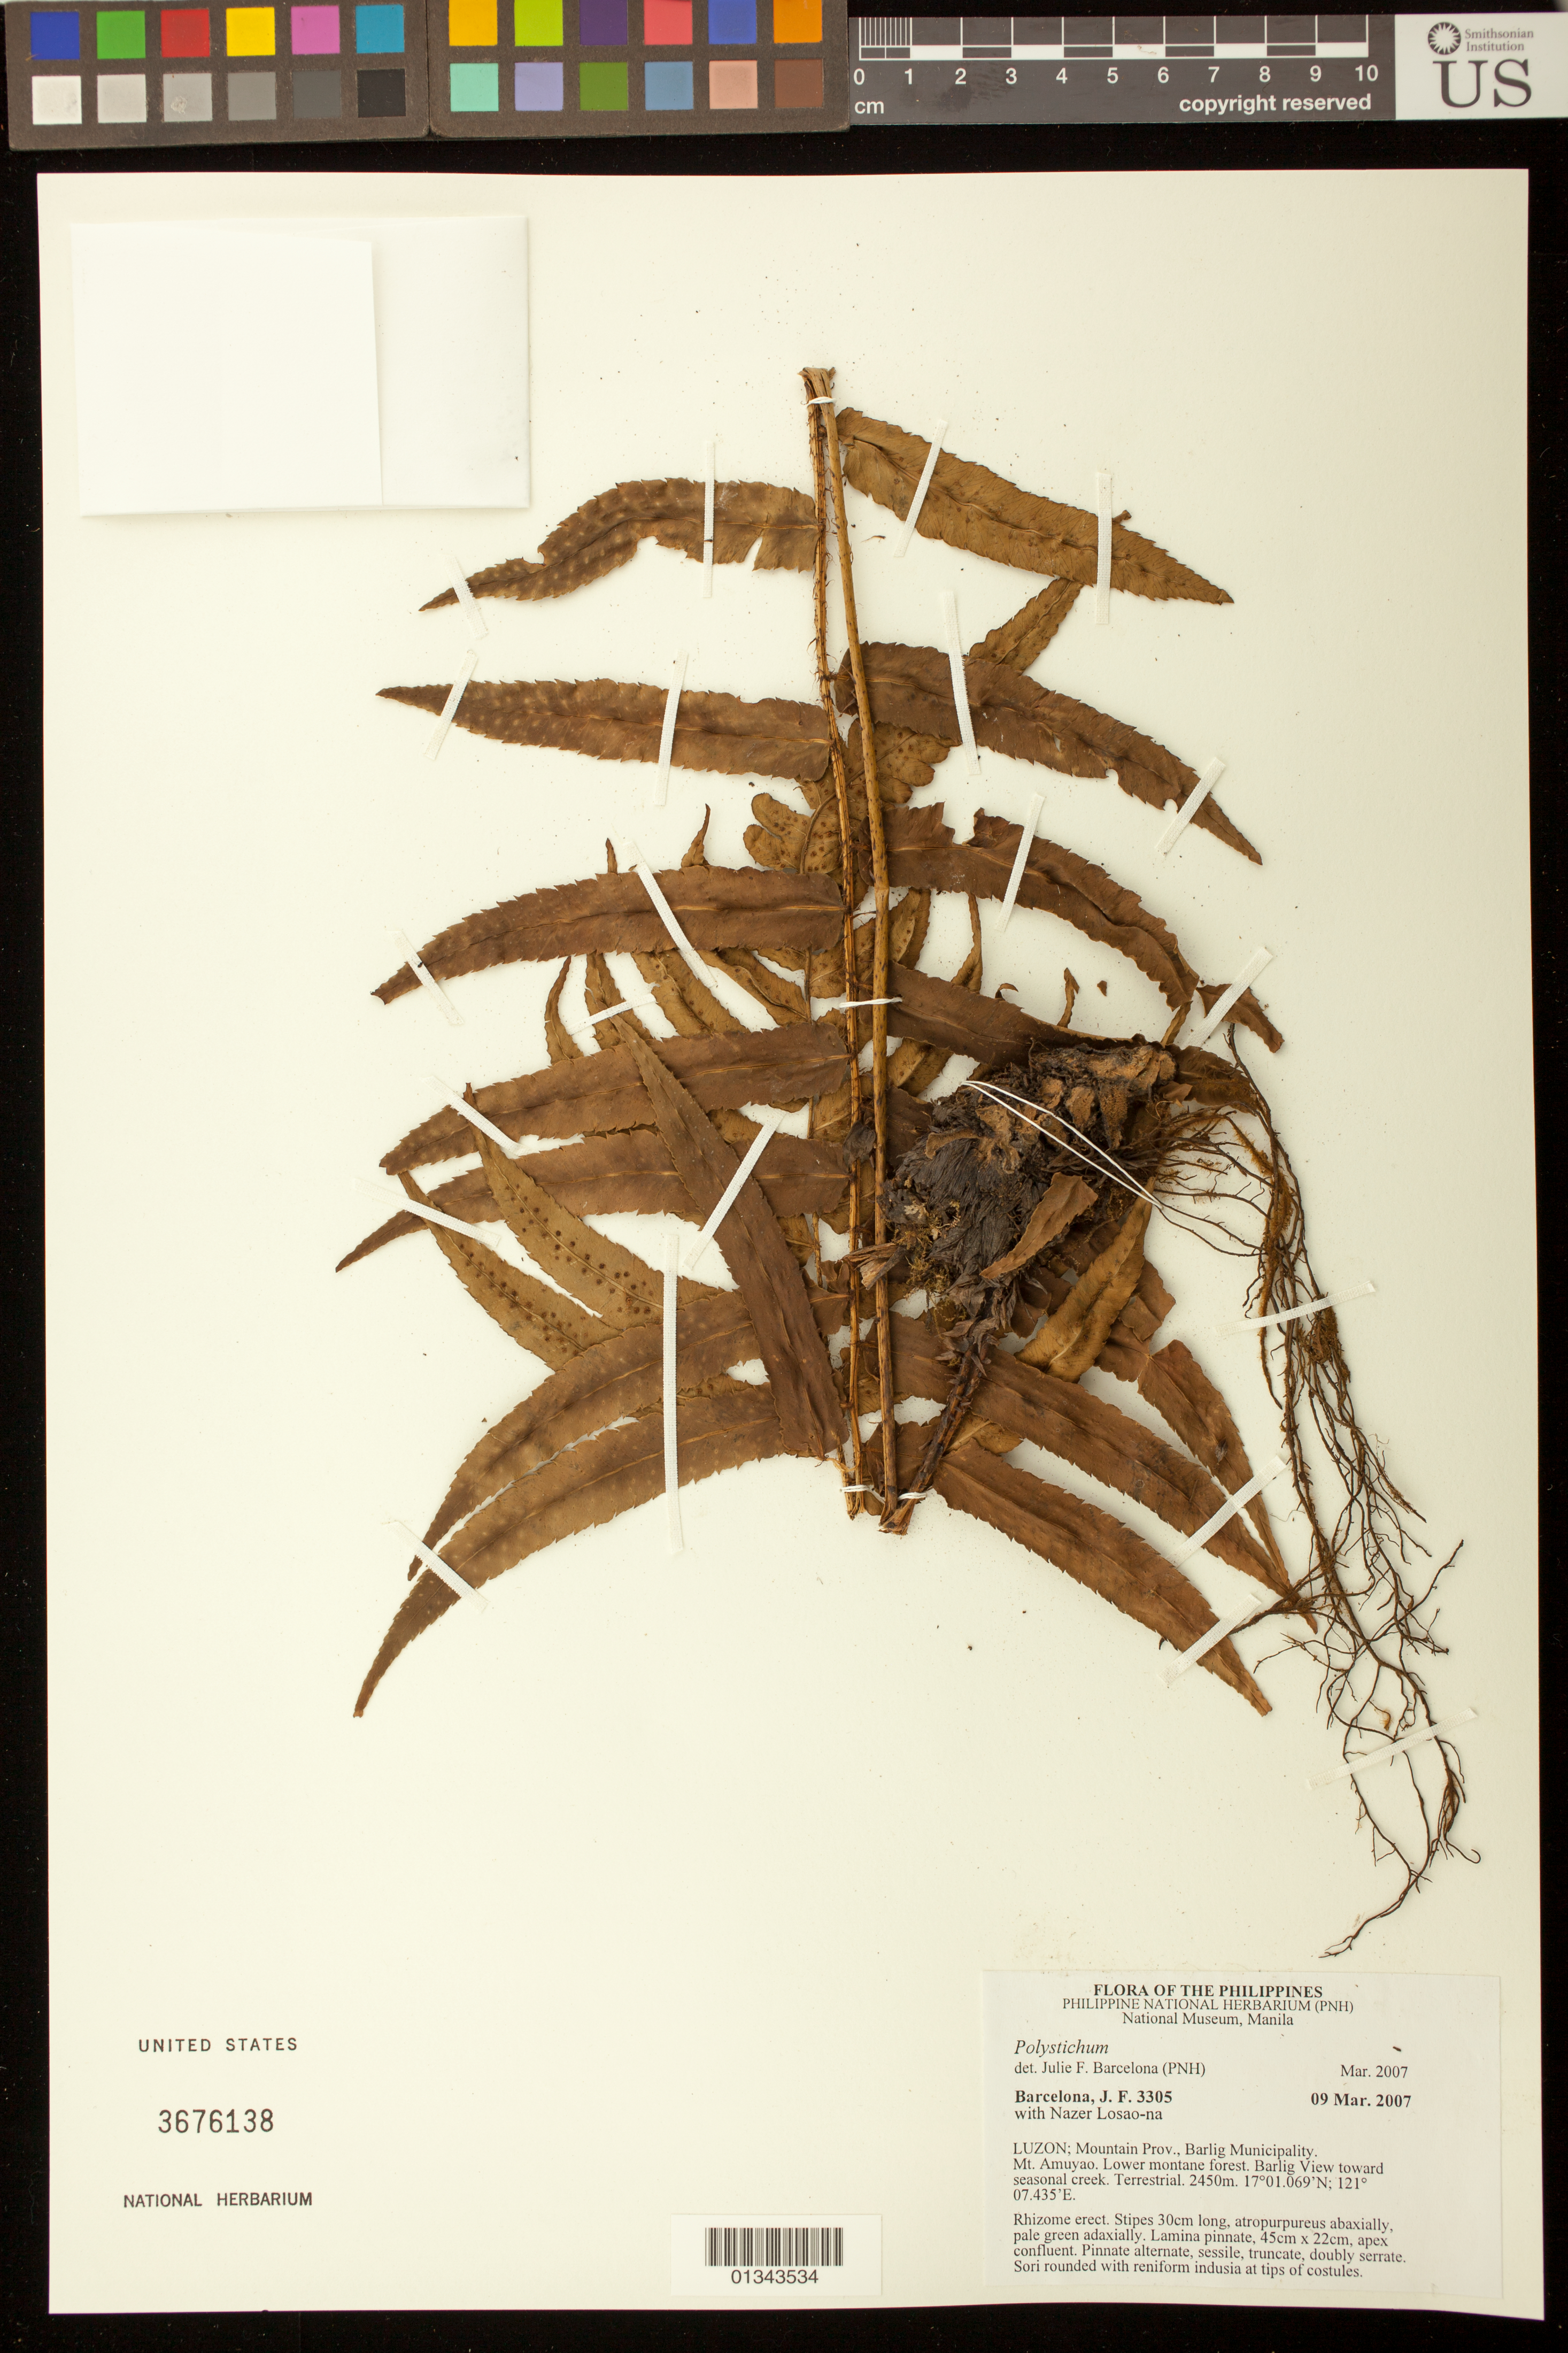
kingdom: Plantae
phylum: Tracheophyta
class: Polypodiopsida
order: Polypodiales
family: Dryopteridaceae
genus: Polystichum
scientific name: Polystichum sp.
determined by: Barcelona, J. F.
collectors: J. F. Barcelona & N. Losao-na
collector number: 3305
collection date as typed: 09 Mar. 2007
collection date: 2007-03-09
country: Philippines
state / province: Cordillera (Administrative Region)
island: Luzon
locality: Luzon; Mountain Prov., Barlig Municipality, Mt. Amuyao. Barlig View toward seasonal creek.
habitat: Lower montane forest.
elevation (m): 2450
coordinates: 17 01.069 N, 121 07.435 E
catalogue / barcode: US 3676138